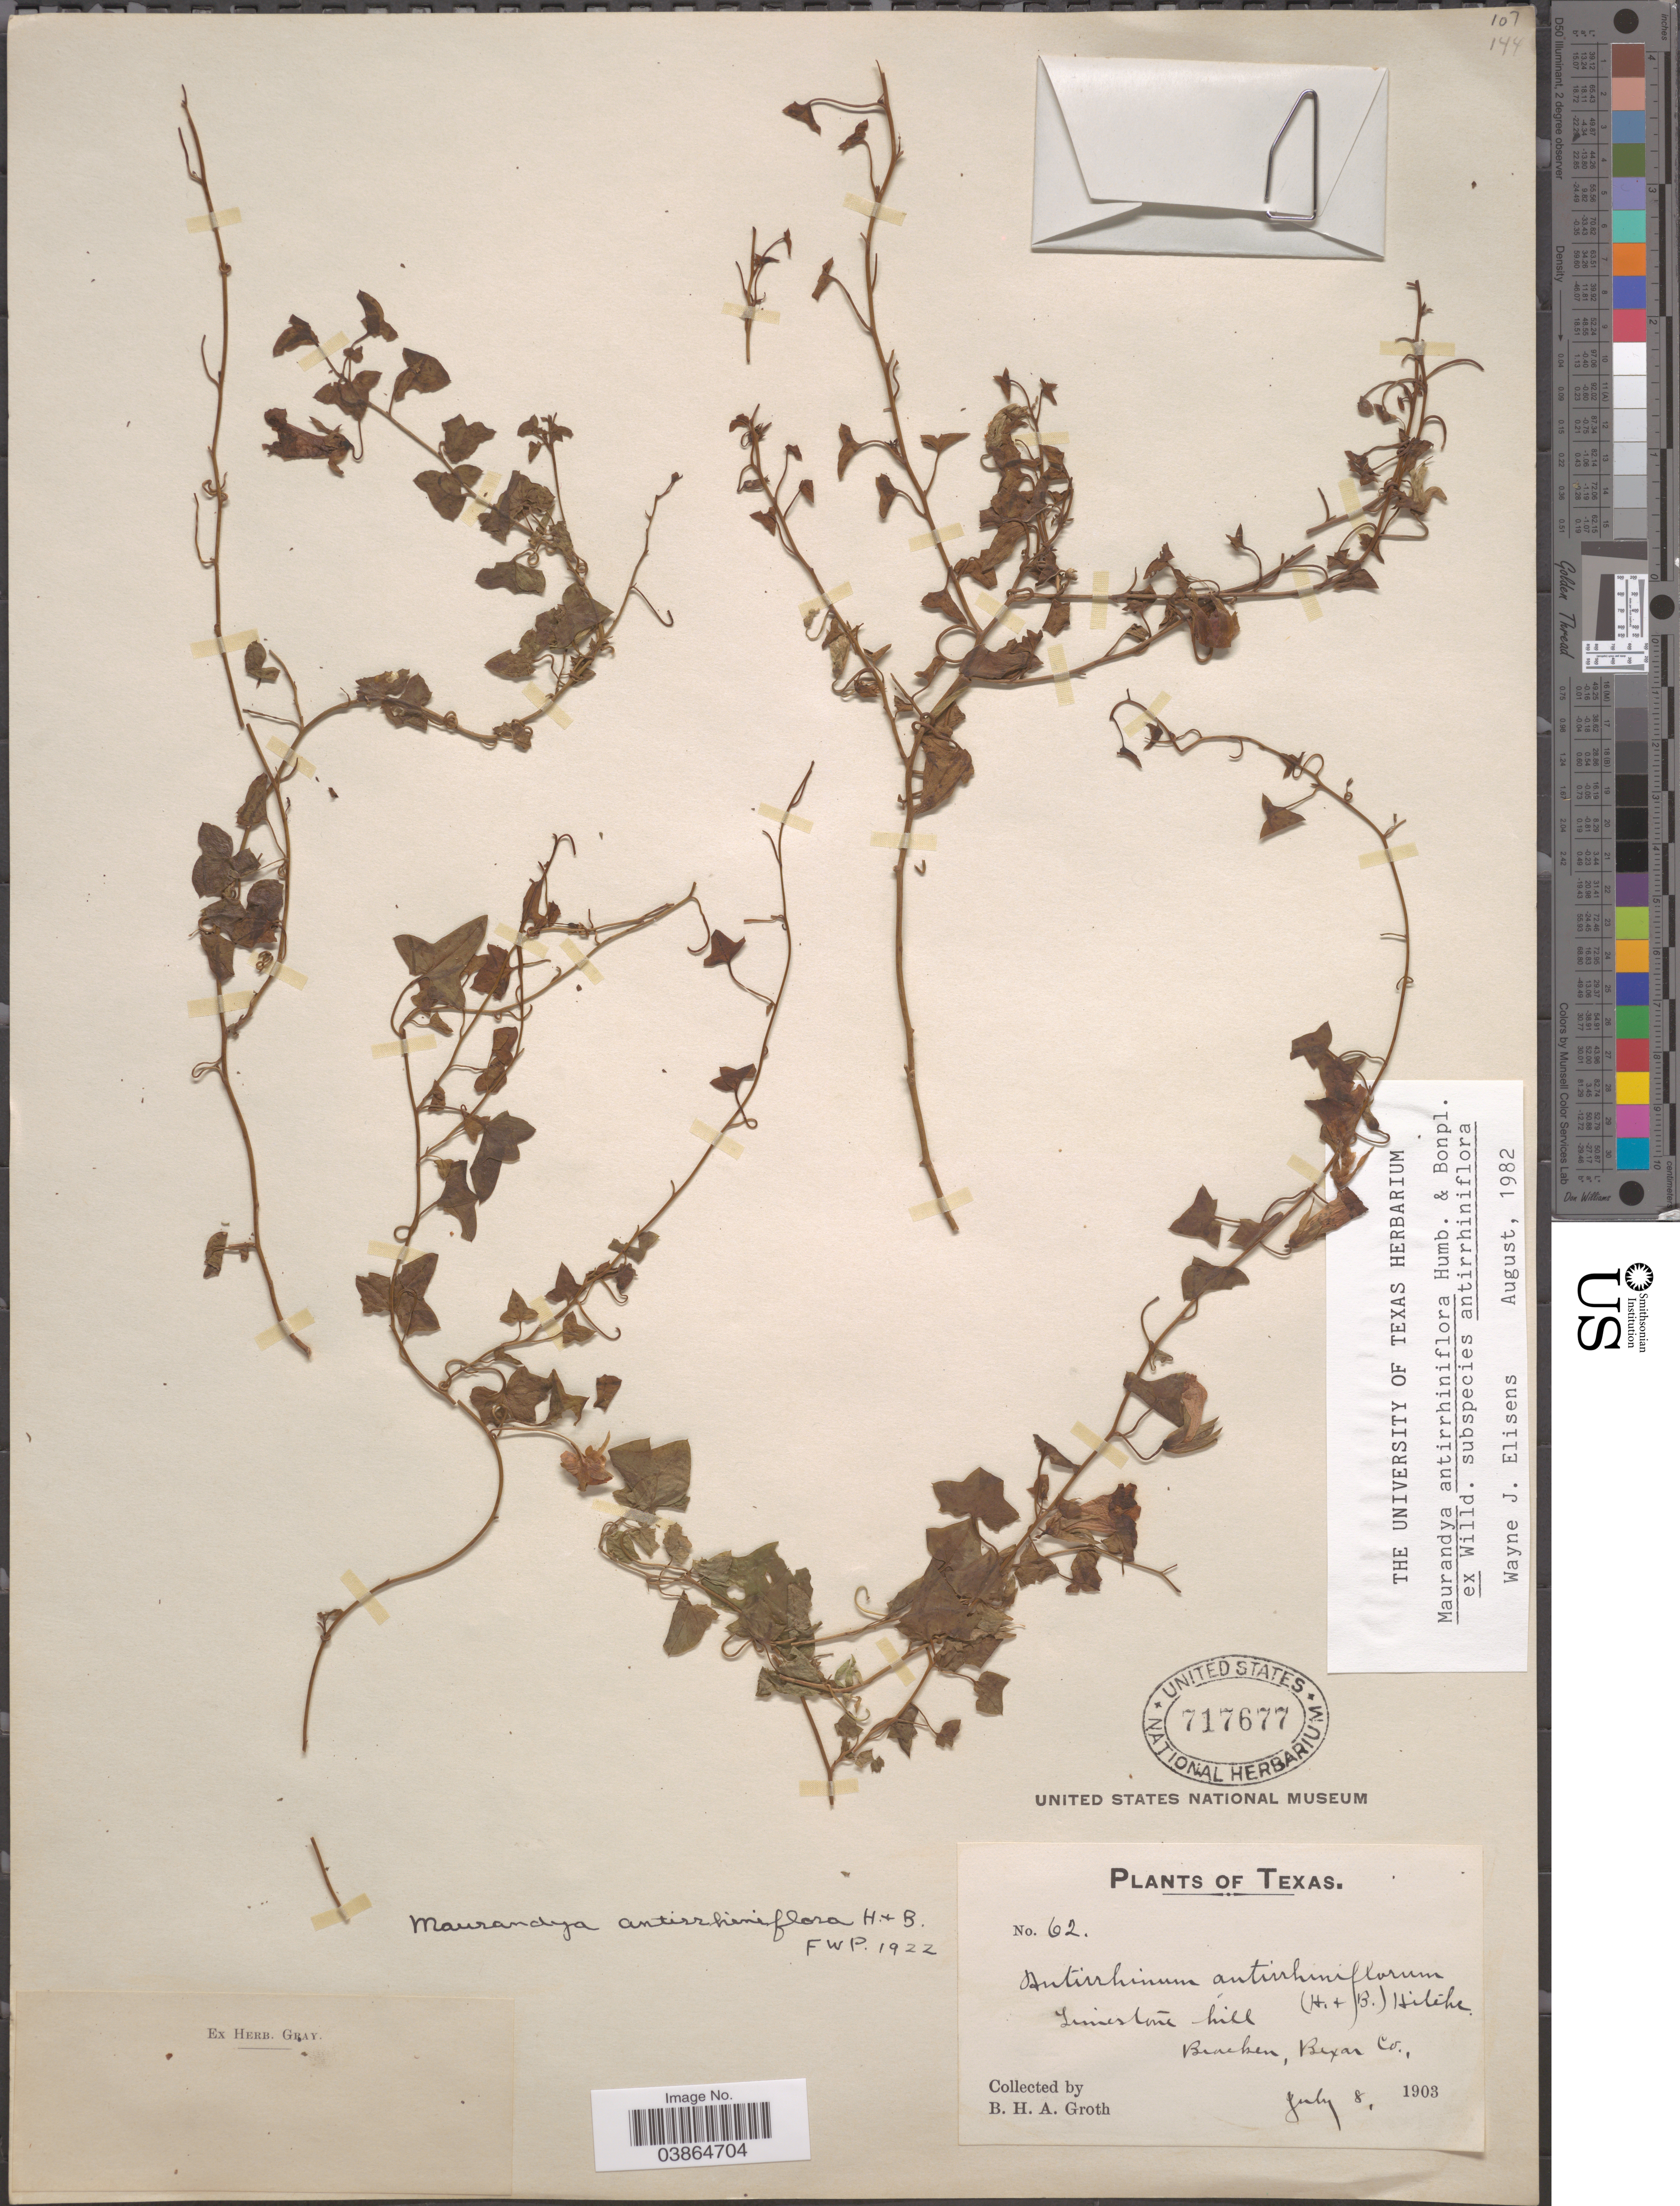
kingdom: Plantae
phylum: Tracheophyta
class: Magnoliopsida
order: Lamiales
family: Plantaginaceae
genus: Maurandya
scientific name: Maurandya antirrhiniflora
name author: Humb. & Bonpl. ex Willd.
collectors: B. Groth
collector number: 62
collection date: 1903-07-08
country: United States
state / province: Texas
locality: Bracken, Bexar Co.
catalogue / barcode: US 717677